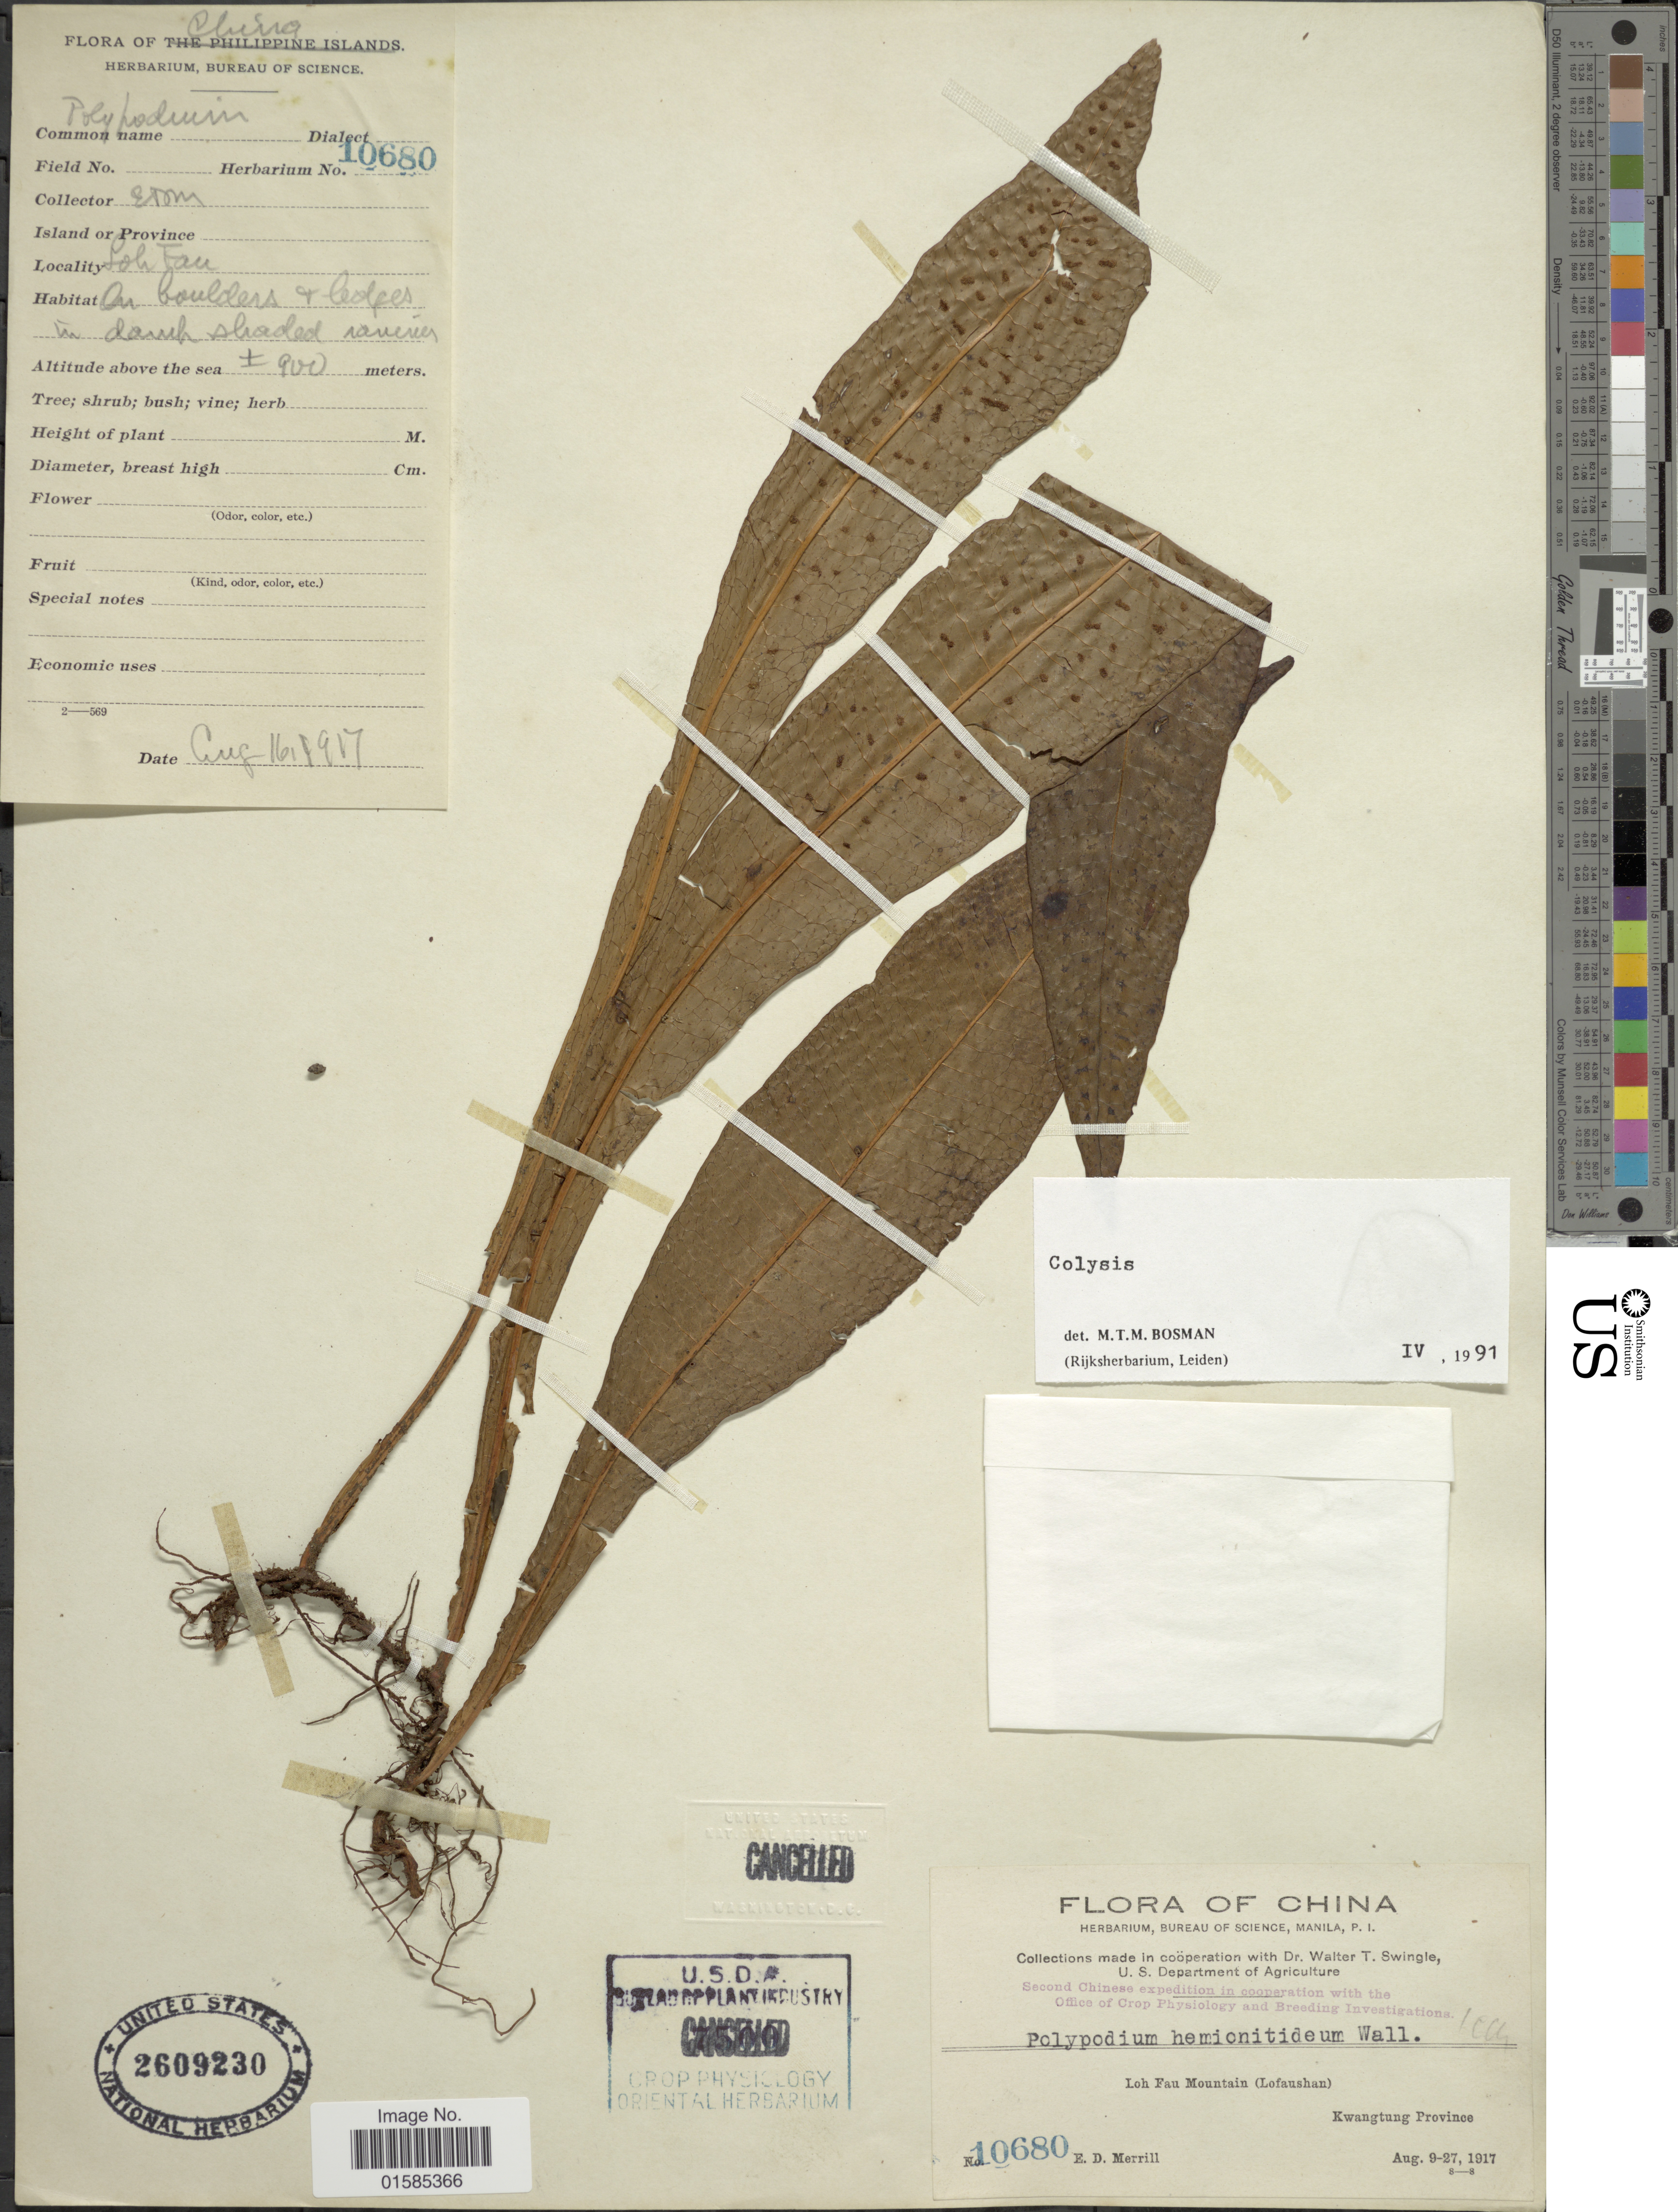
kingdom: Plantae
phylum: Tracheophyta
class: Polypodiopsida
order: Polypodiales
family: Polypodiaceae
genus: Leptochilus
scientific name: Leptochilus hemionitideus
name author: (C. Presl) Noot.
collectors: E. D. Merrill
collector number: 10680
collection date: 1917-08-09/1917-08-27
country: China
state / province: Guangdong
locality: China, Loh Fau Mountain (Lofaushan) Kwangtung Province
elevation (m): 900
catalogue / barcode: US 2609230